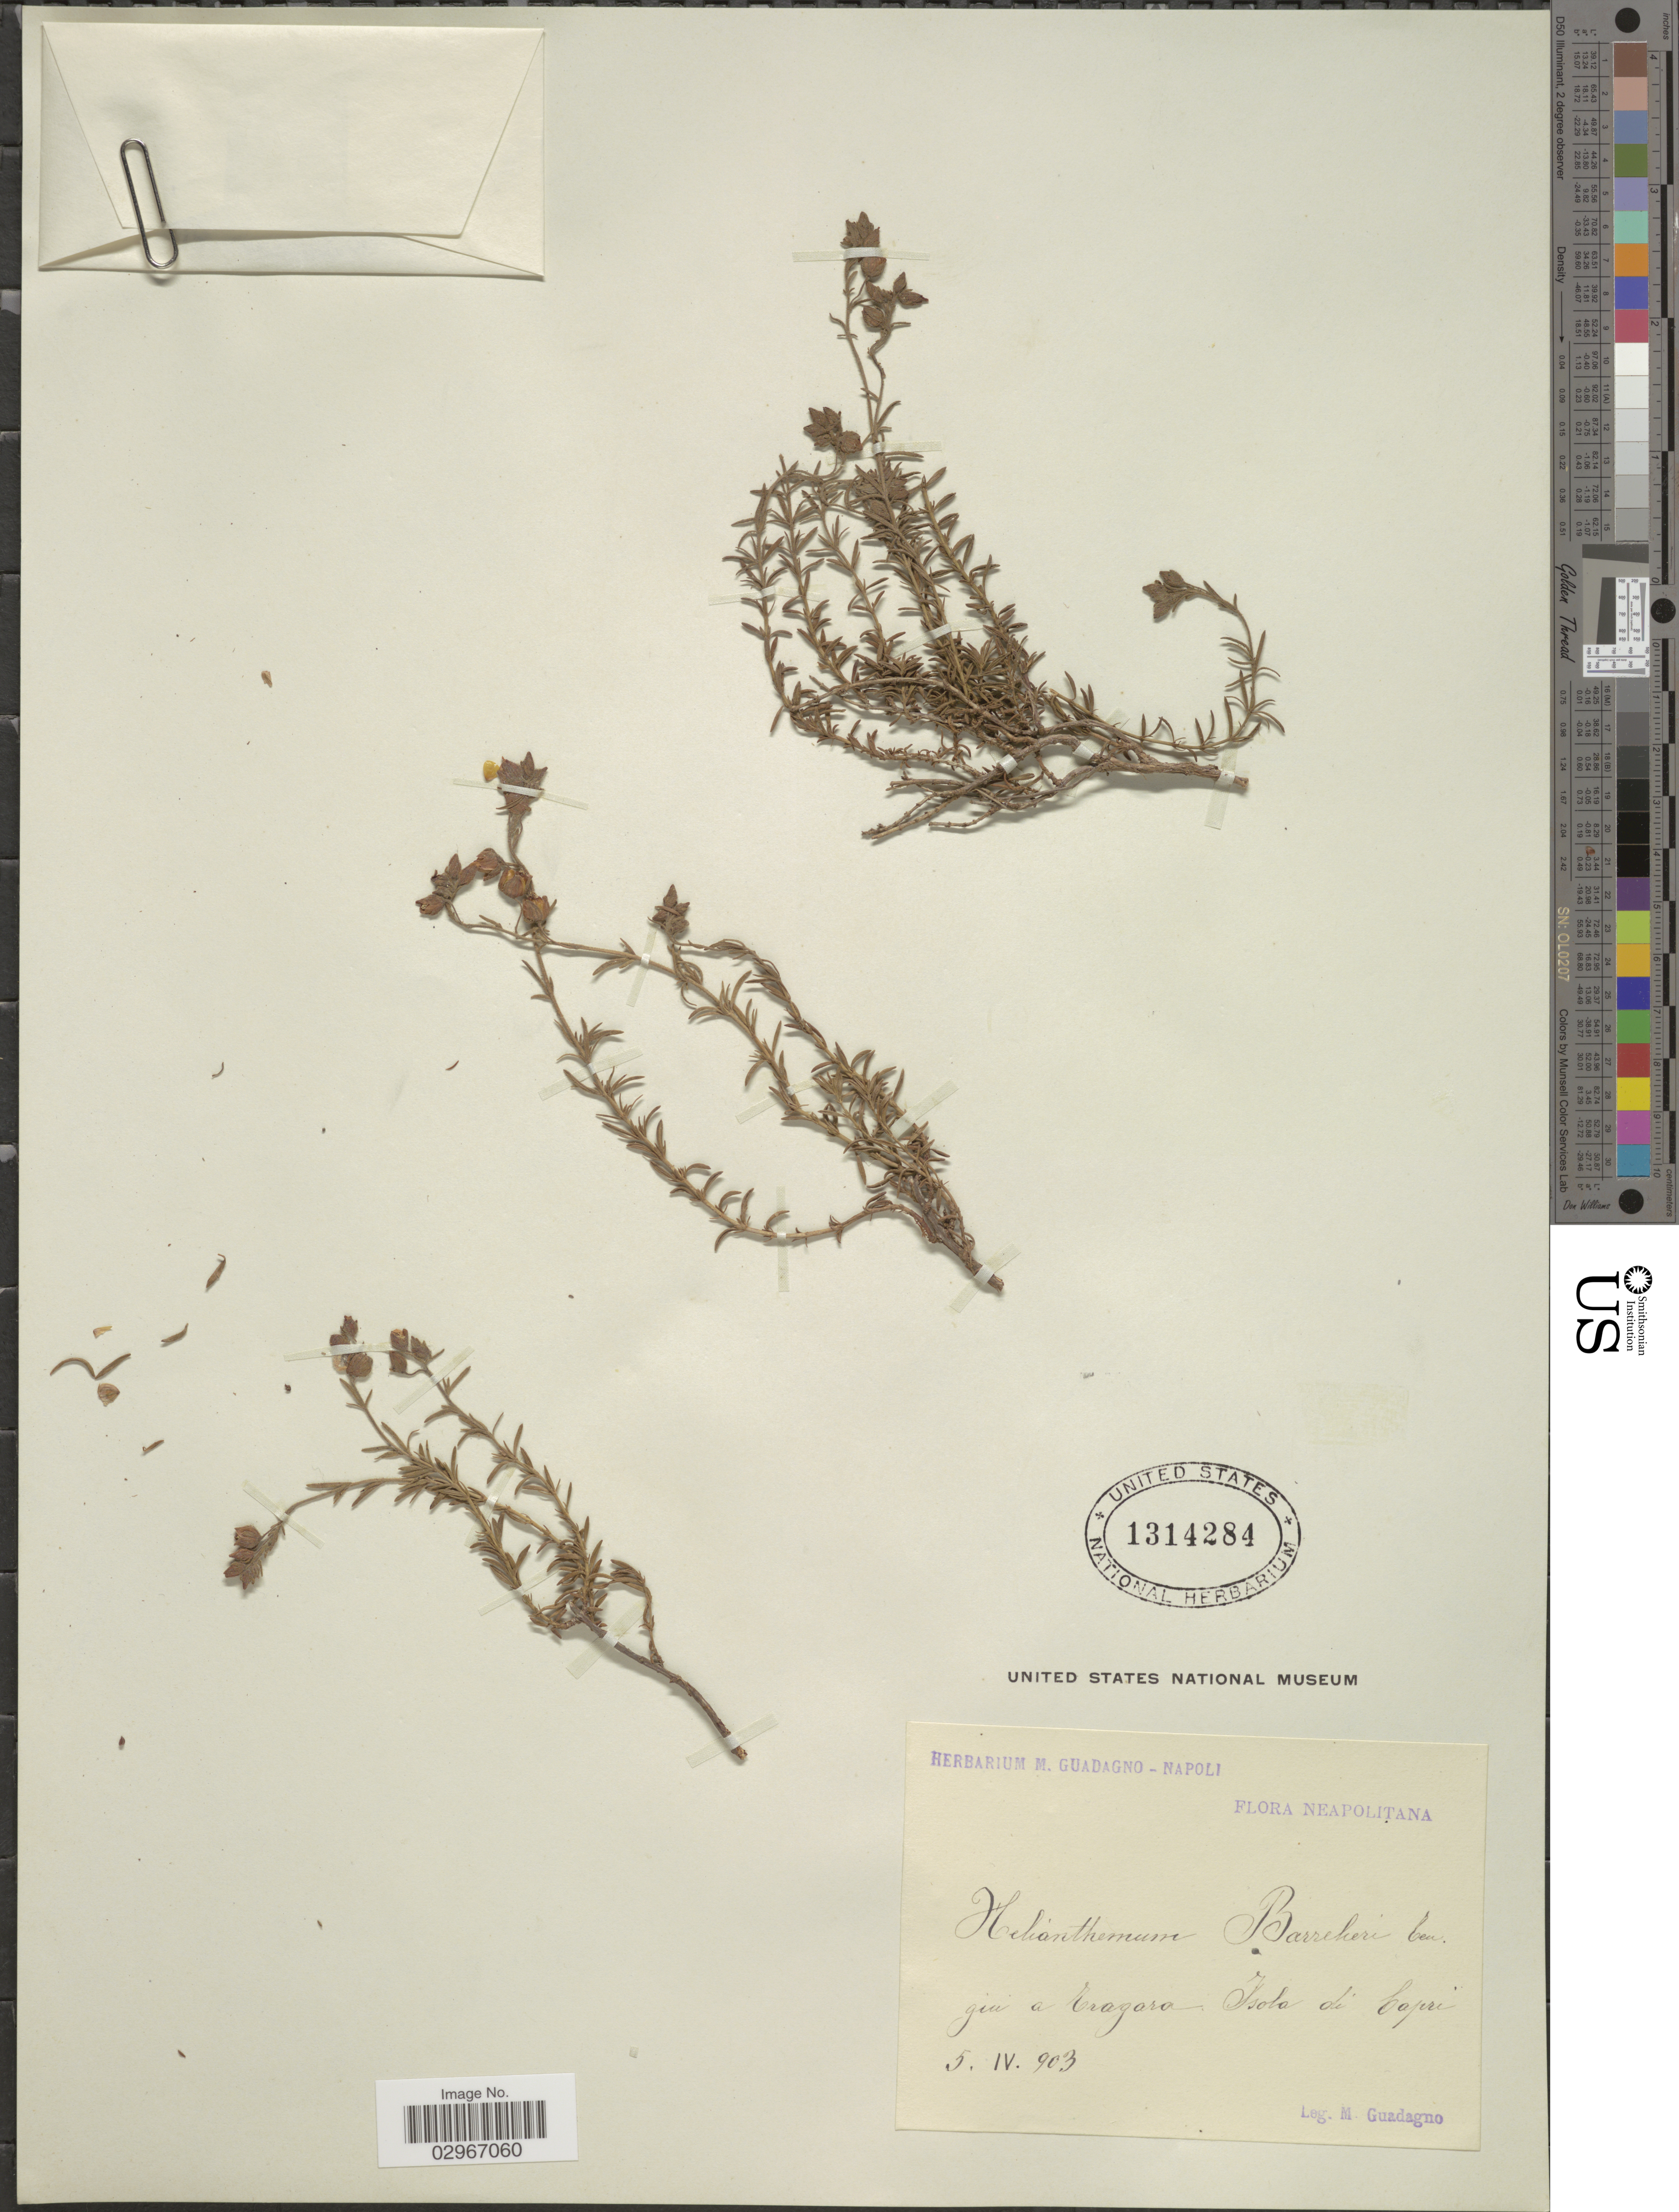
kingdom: Plantae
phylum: Tracheophyta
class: Magnoliopsida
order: Malvales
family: Cistaceae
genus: Helianthemum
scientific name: Helianthemum barrelieri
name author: Ten.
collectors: M. Guadagno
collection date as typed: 5.IV,903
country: Italy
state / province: Campania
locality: Giù a Tragara, Isola di Capri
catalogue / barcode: US 1314284